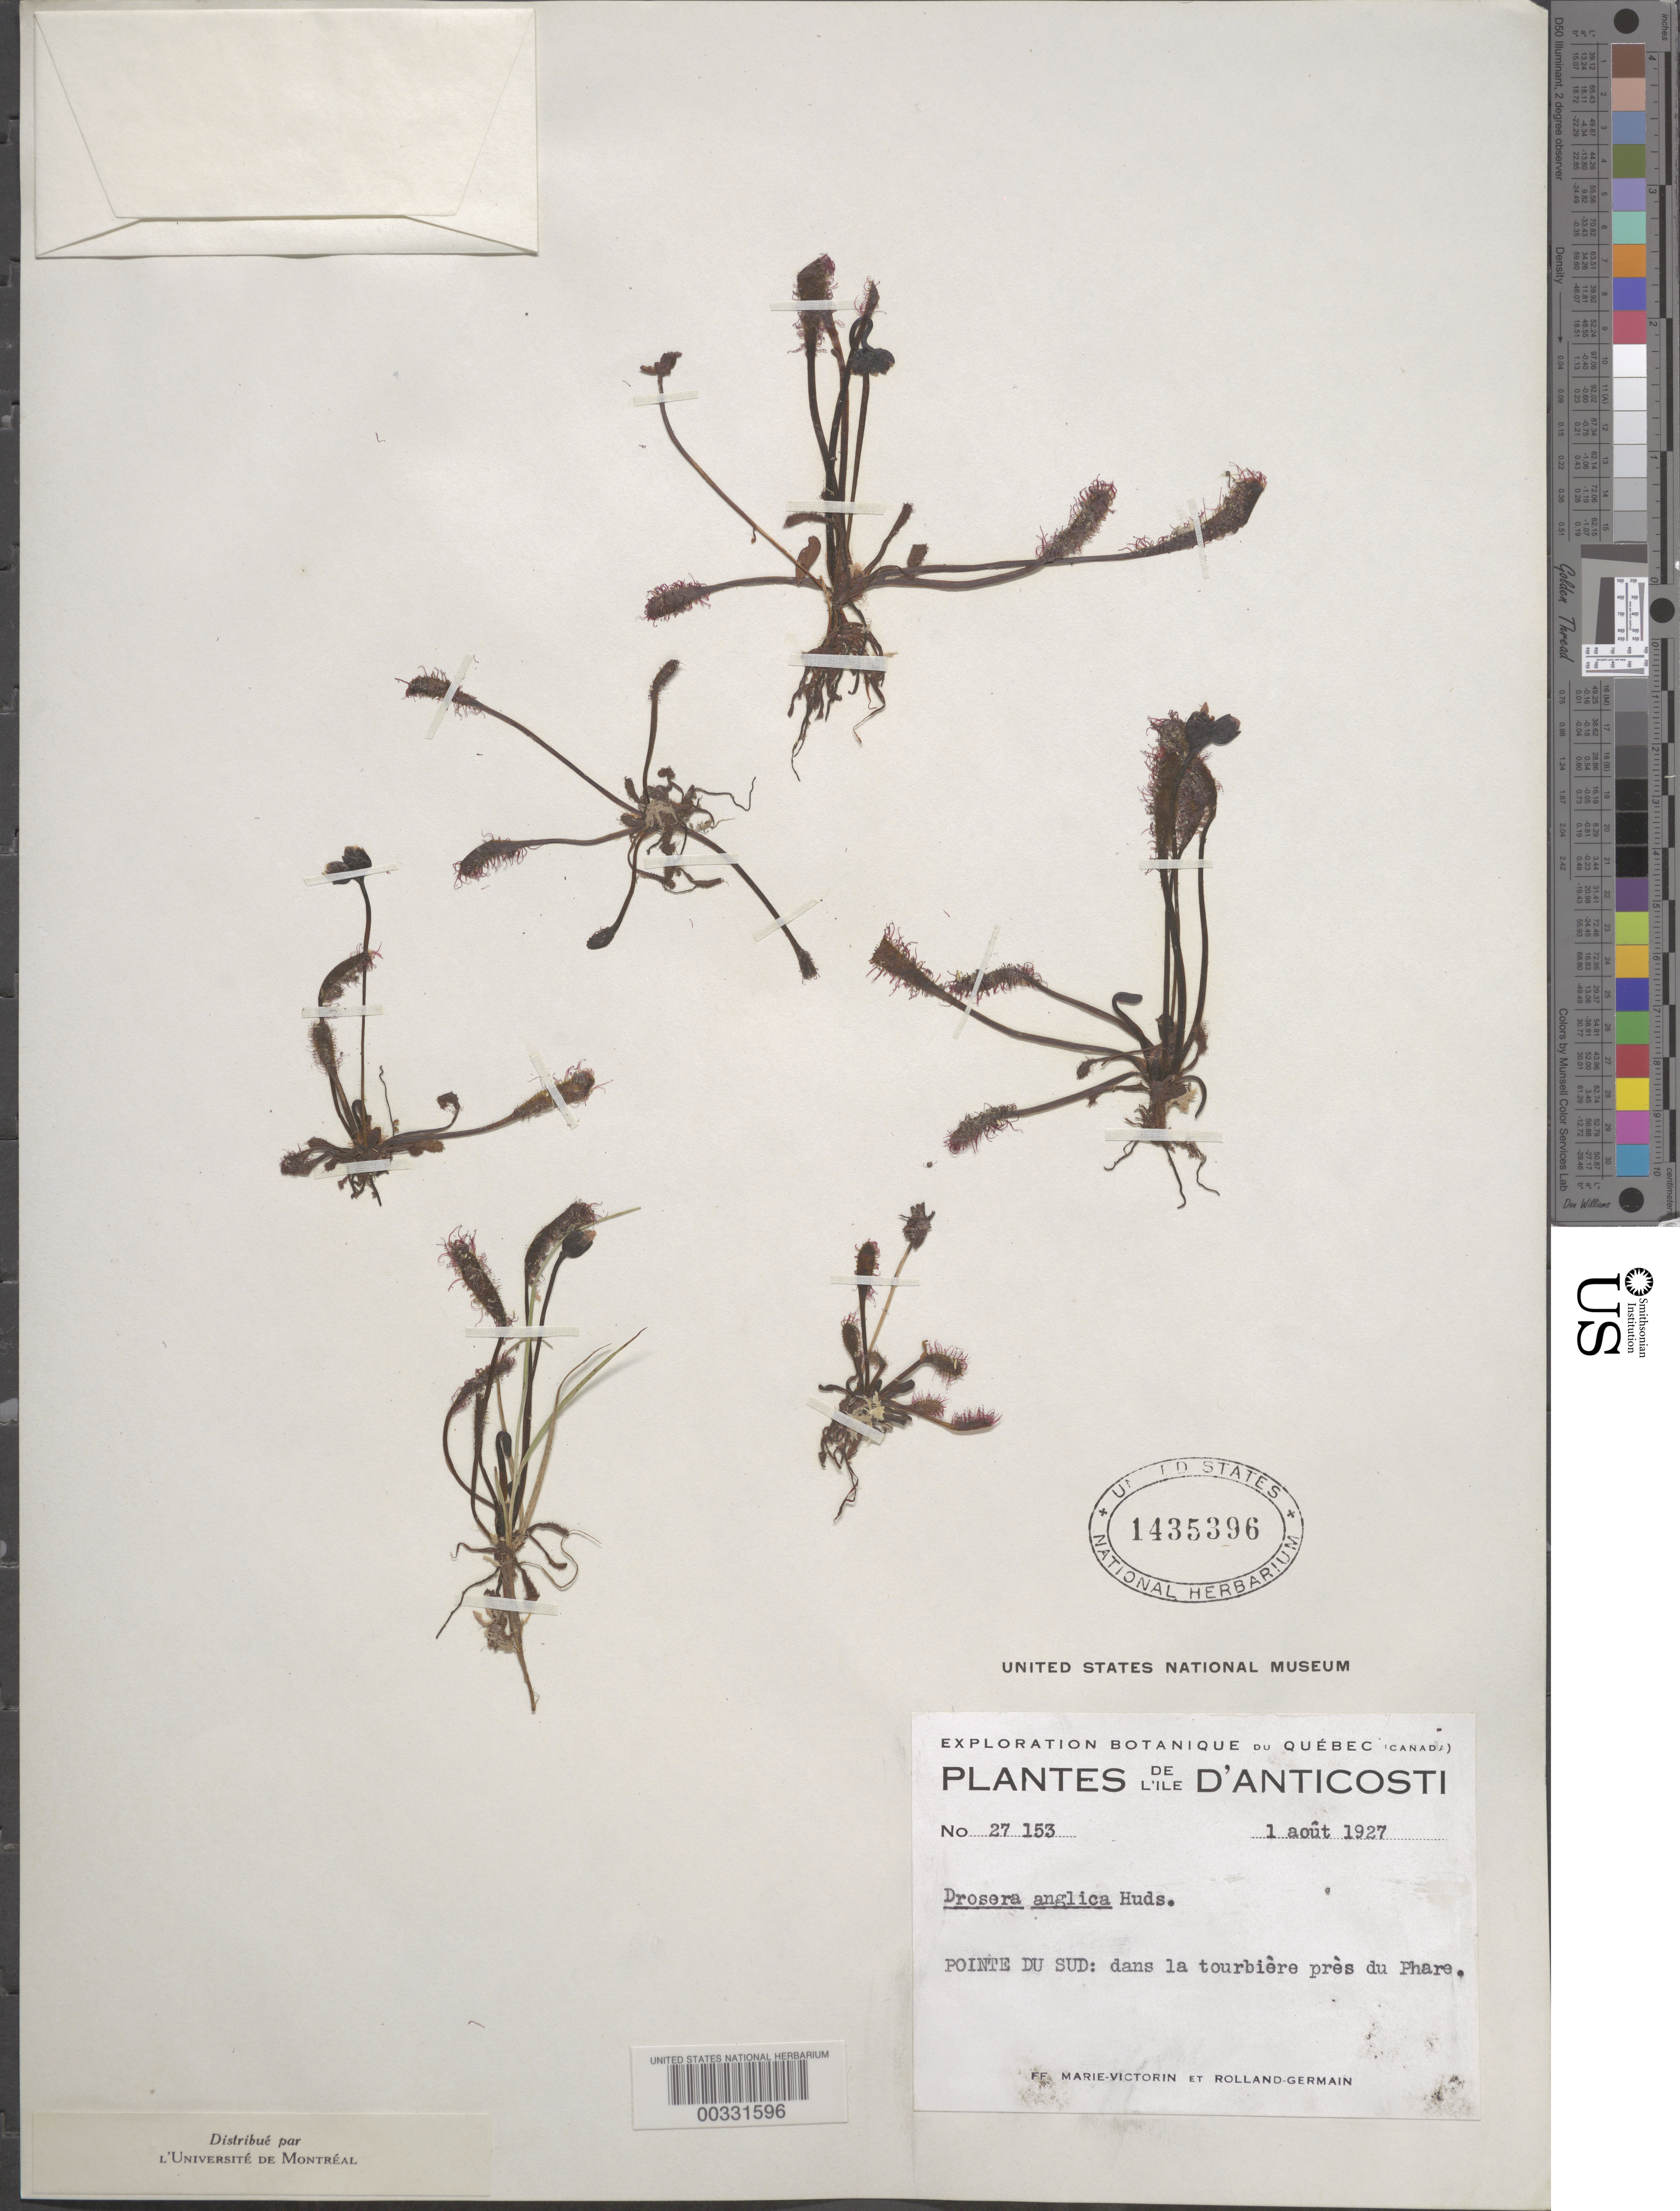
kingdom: Plantae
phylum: Tracheophyta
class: Magnoliopsida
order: Caryophyllales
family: Droseraceae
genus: Drosera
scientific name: Drosera anglica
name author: Huds.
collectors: Fr. Marie-Victorin & R. Germain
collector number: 27 153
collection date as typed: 01 Aug 1927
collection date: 1927-08-01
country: Canada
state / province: Quebec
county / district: Minganie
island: Anticosti Island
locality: D'anticosti island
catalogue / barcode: US 1435396